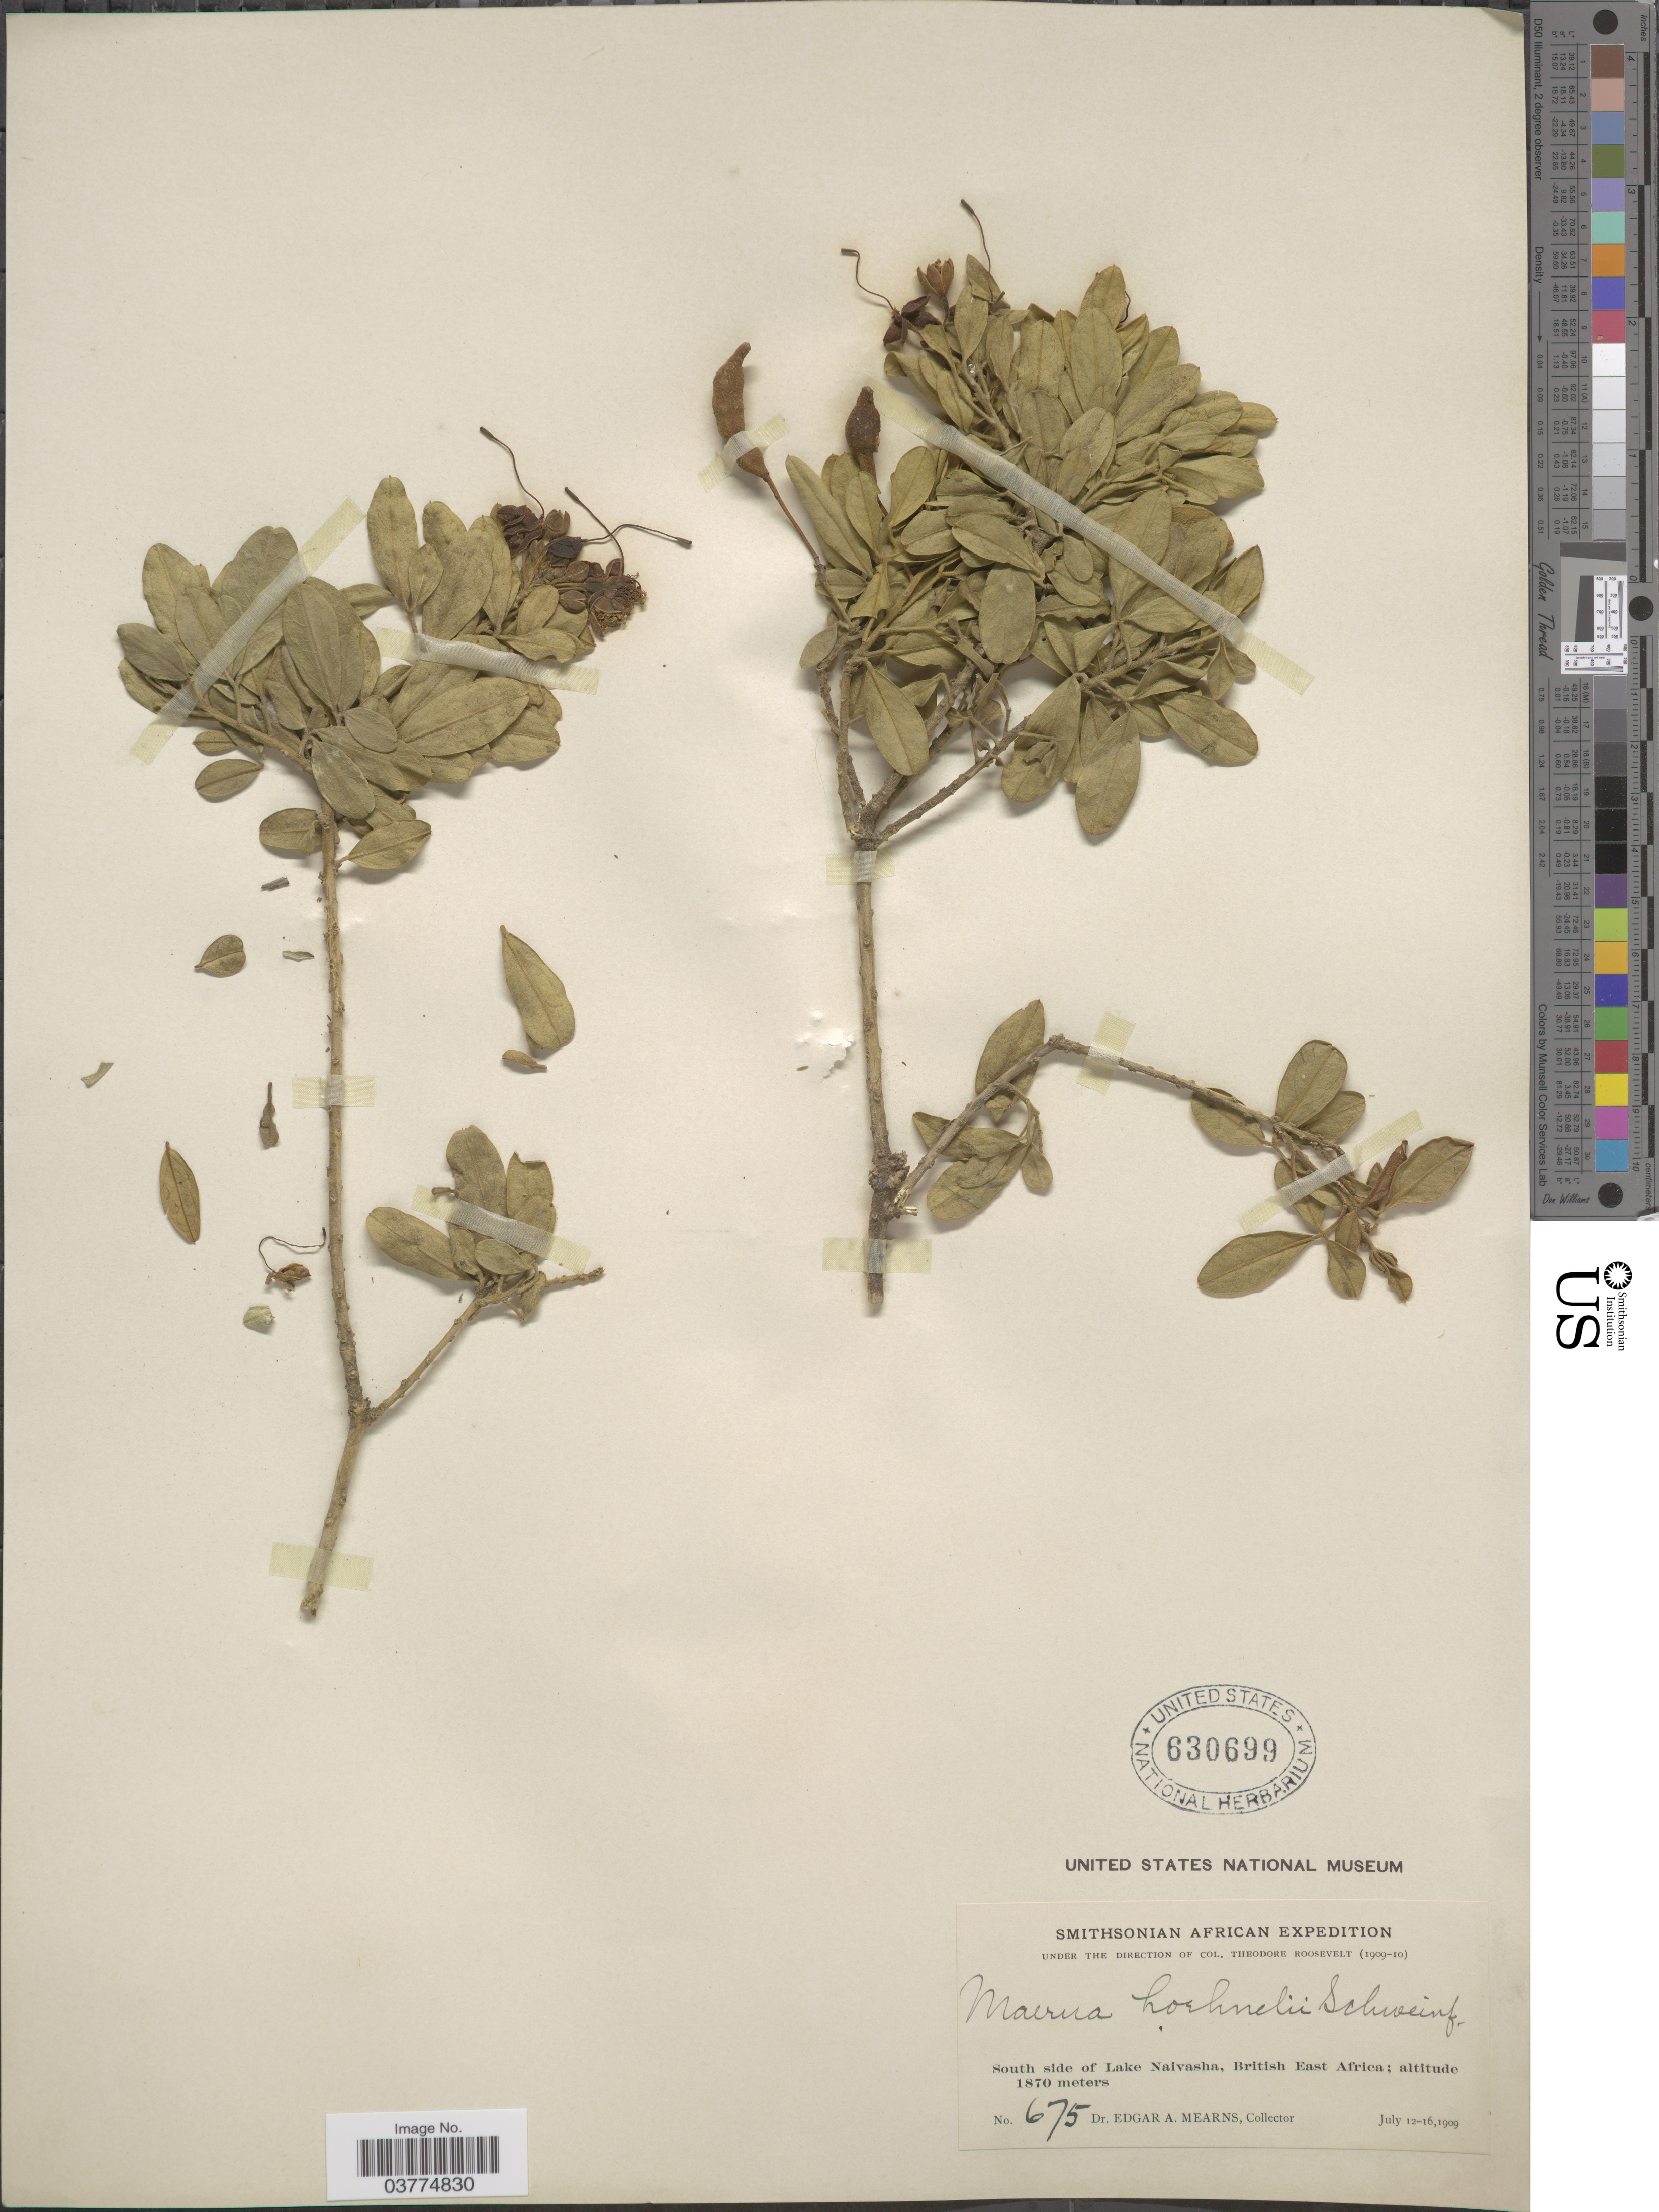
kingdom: Plantae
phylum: Tracheophyta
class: Magnoliopsida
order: Brassicales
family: Capparaceae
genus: Maerua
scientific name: Maerua hoehnelii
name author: Schweinf.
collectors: E. A. Mearns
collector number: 675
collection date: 1909-07-12/1909-07-16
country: Kenya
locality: South side of Lake Naivasha, British East Africa.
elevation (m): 1870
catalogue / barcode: US 630699